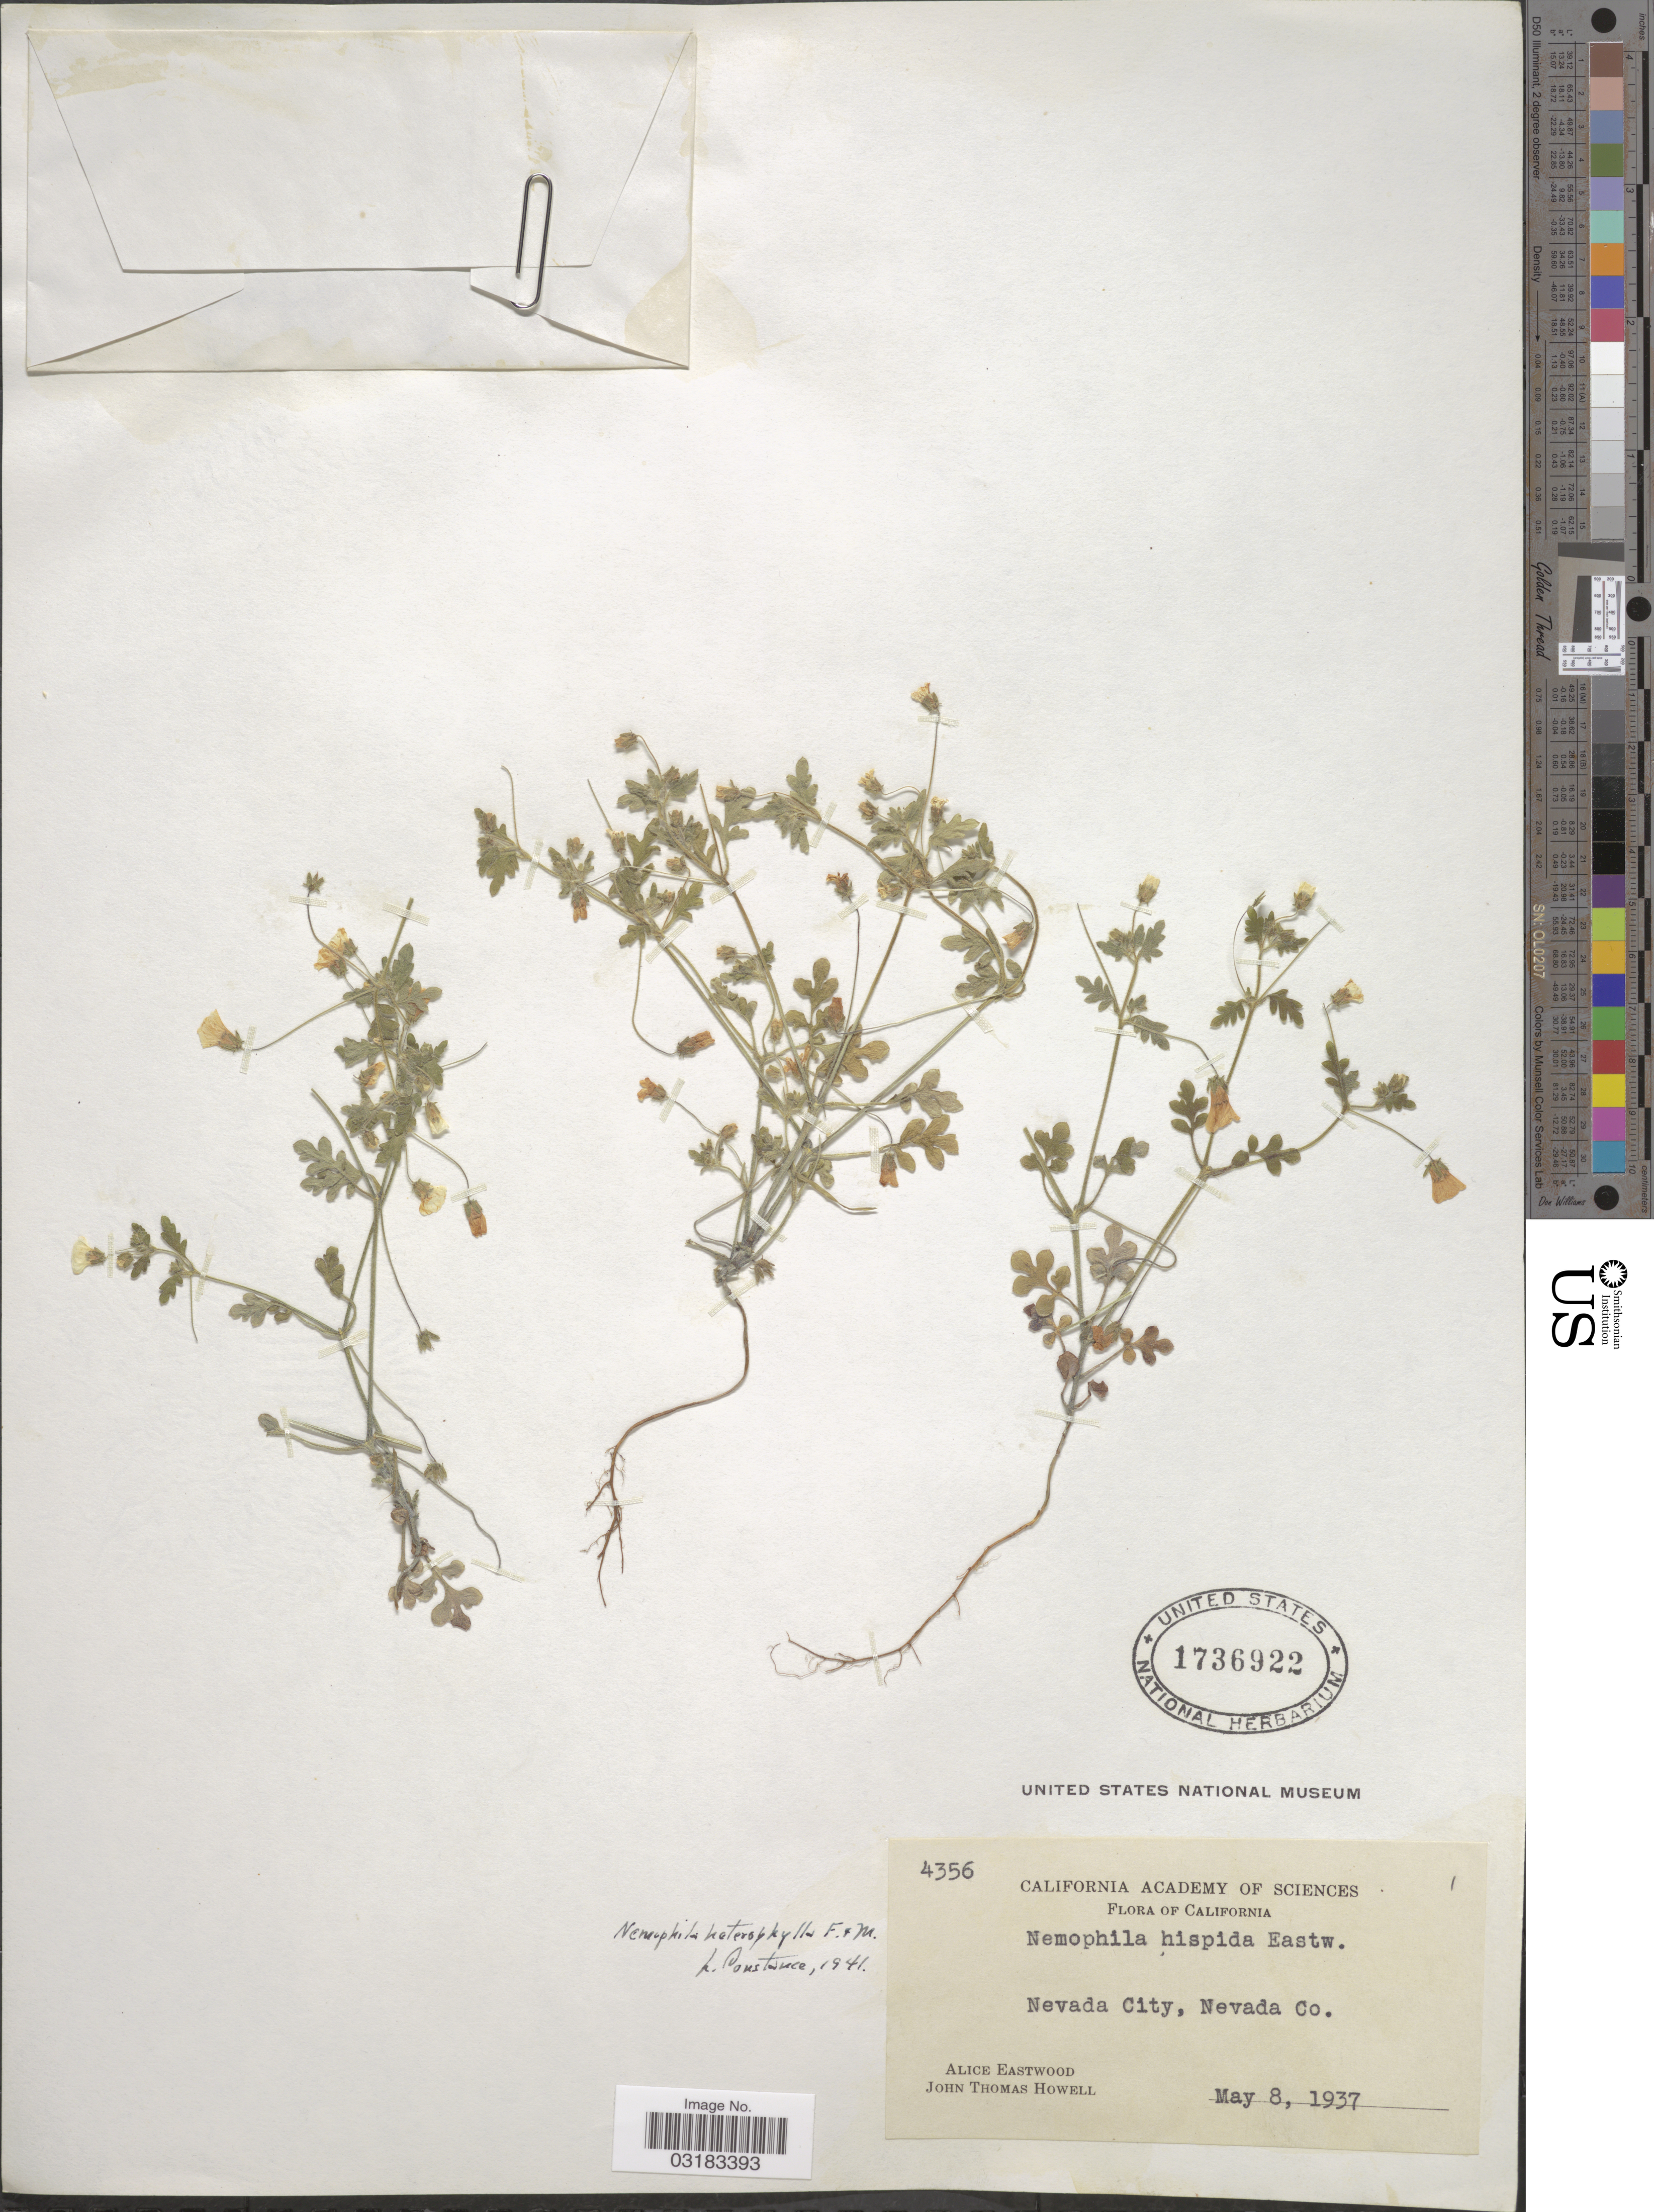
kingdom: Plantae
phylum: Tracheophyta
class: Magnoliopsida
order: Boraginales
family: Hydrophyllaceae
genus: Nemophila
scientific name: Nemophila heterophylla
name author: Fisch. & C.A. Mey.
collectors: A. Eastwood & J. T. Howell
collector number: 4356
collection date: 1937-05-08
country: United States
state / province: California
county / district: Nevada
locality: Nevada City, Nevada Co.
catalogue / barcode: US 1736922